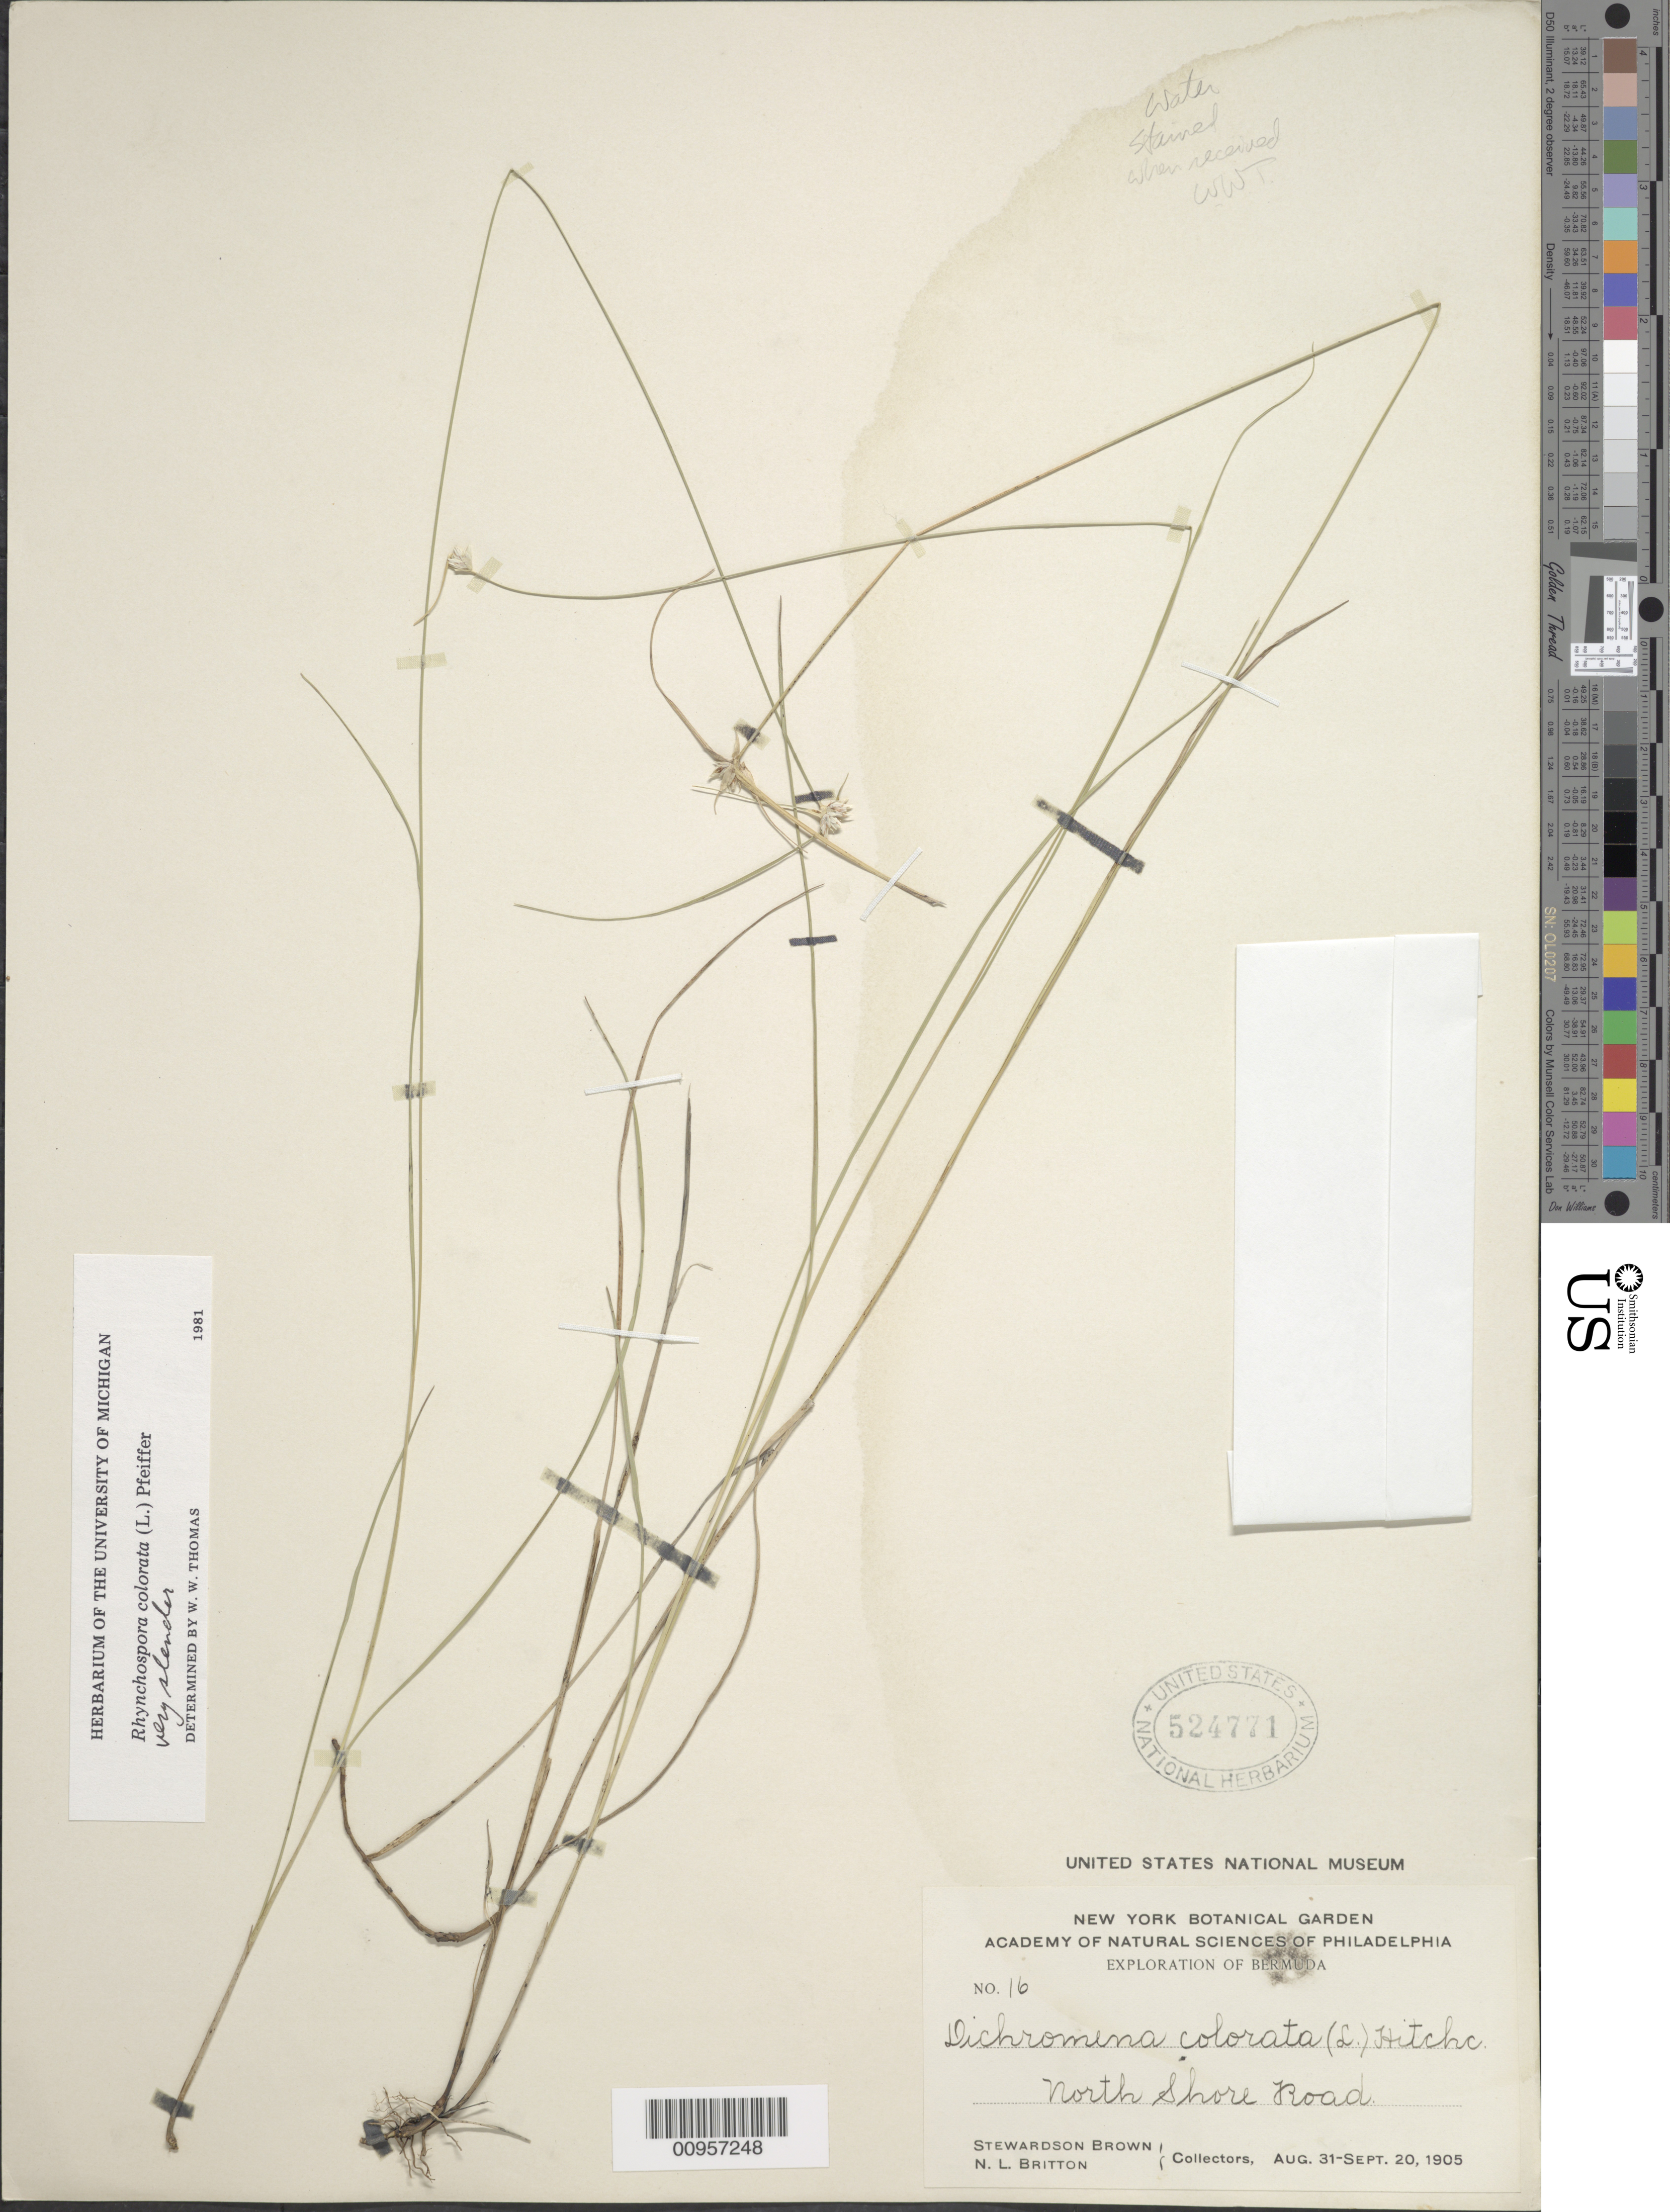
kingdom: Plantae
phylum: Tracheophyta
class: Liliopsida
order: Poales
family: Cyperaceae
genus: Rhynchospora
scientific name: Rhynchospora colorata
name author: (L.) H. Pfeiff.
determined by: Thomas, W. W., (NY), New York Botanical Garden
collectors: S. Brown & N. Britton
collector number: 16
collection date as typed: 31 Aug 1905 to 20 Sep 1905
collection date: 1905-08-31/1905-09-20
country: Bermuda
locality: North Shore Road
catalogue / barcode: US 524771